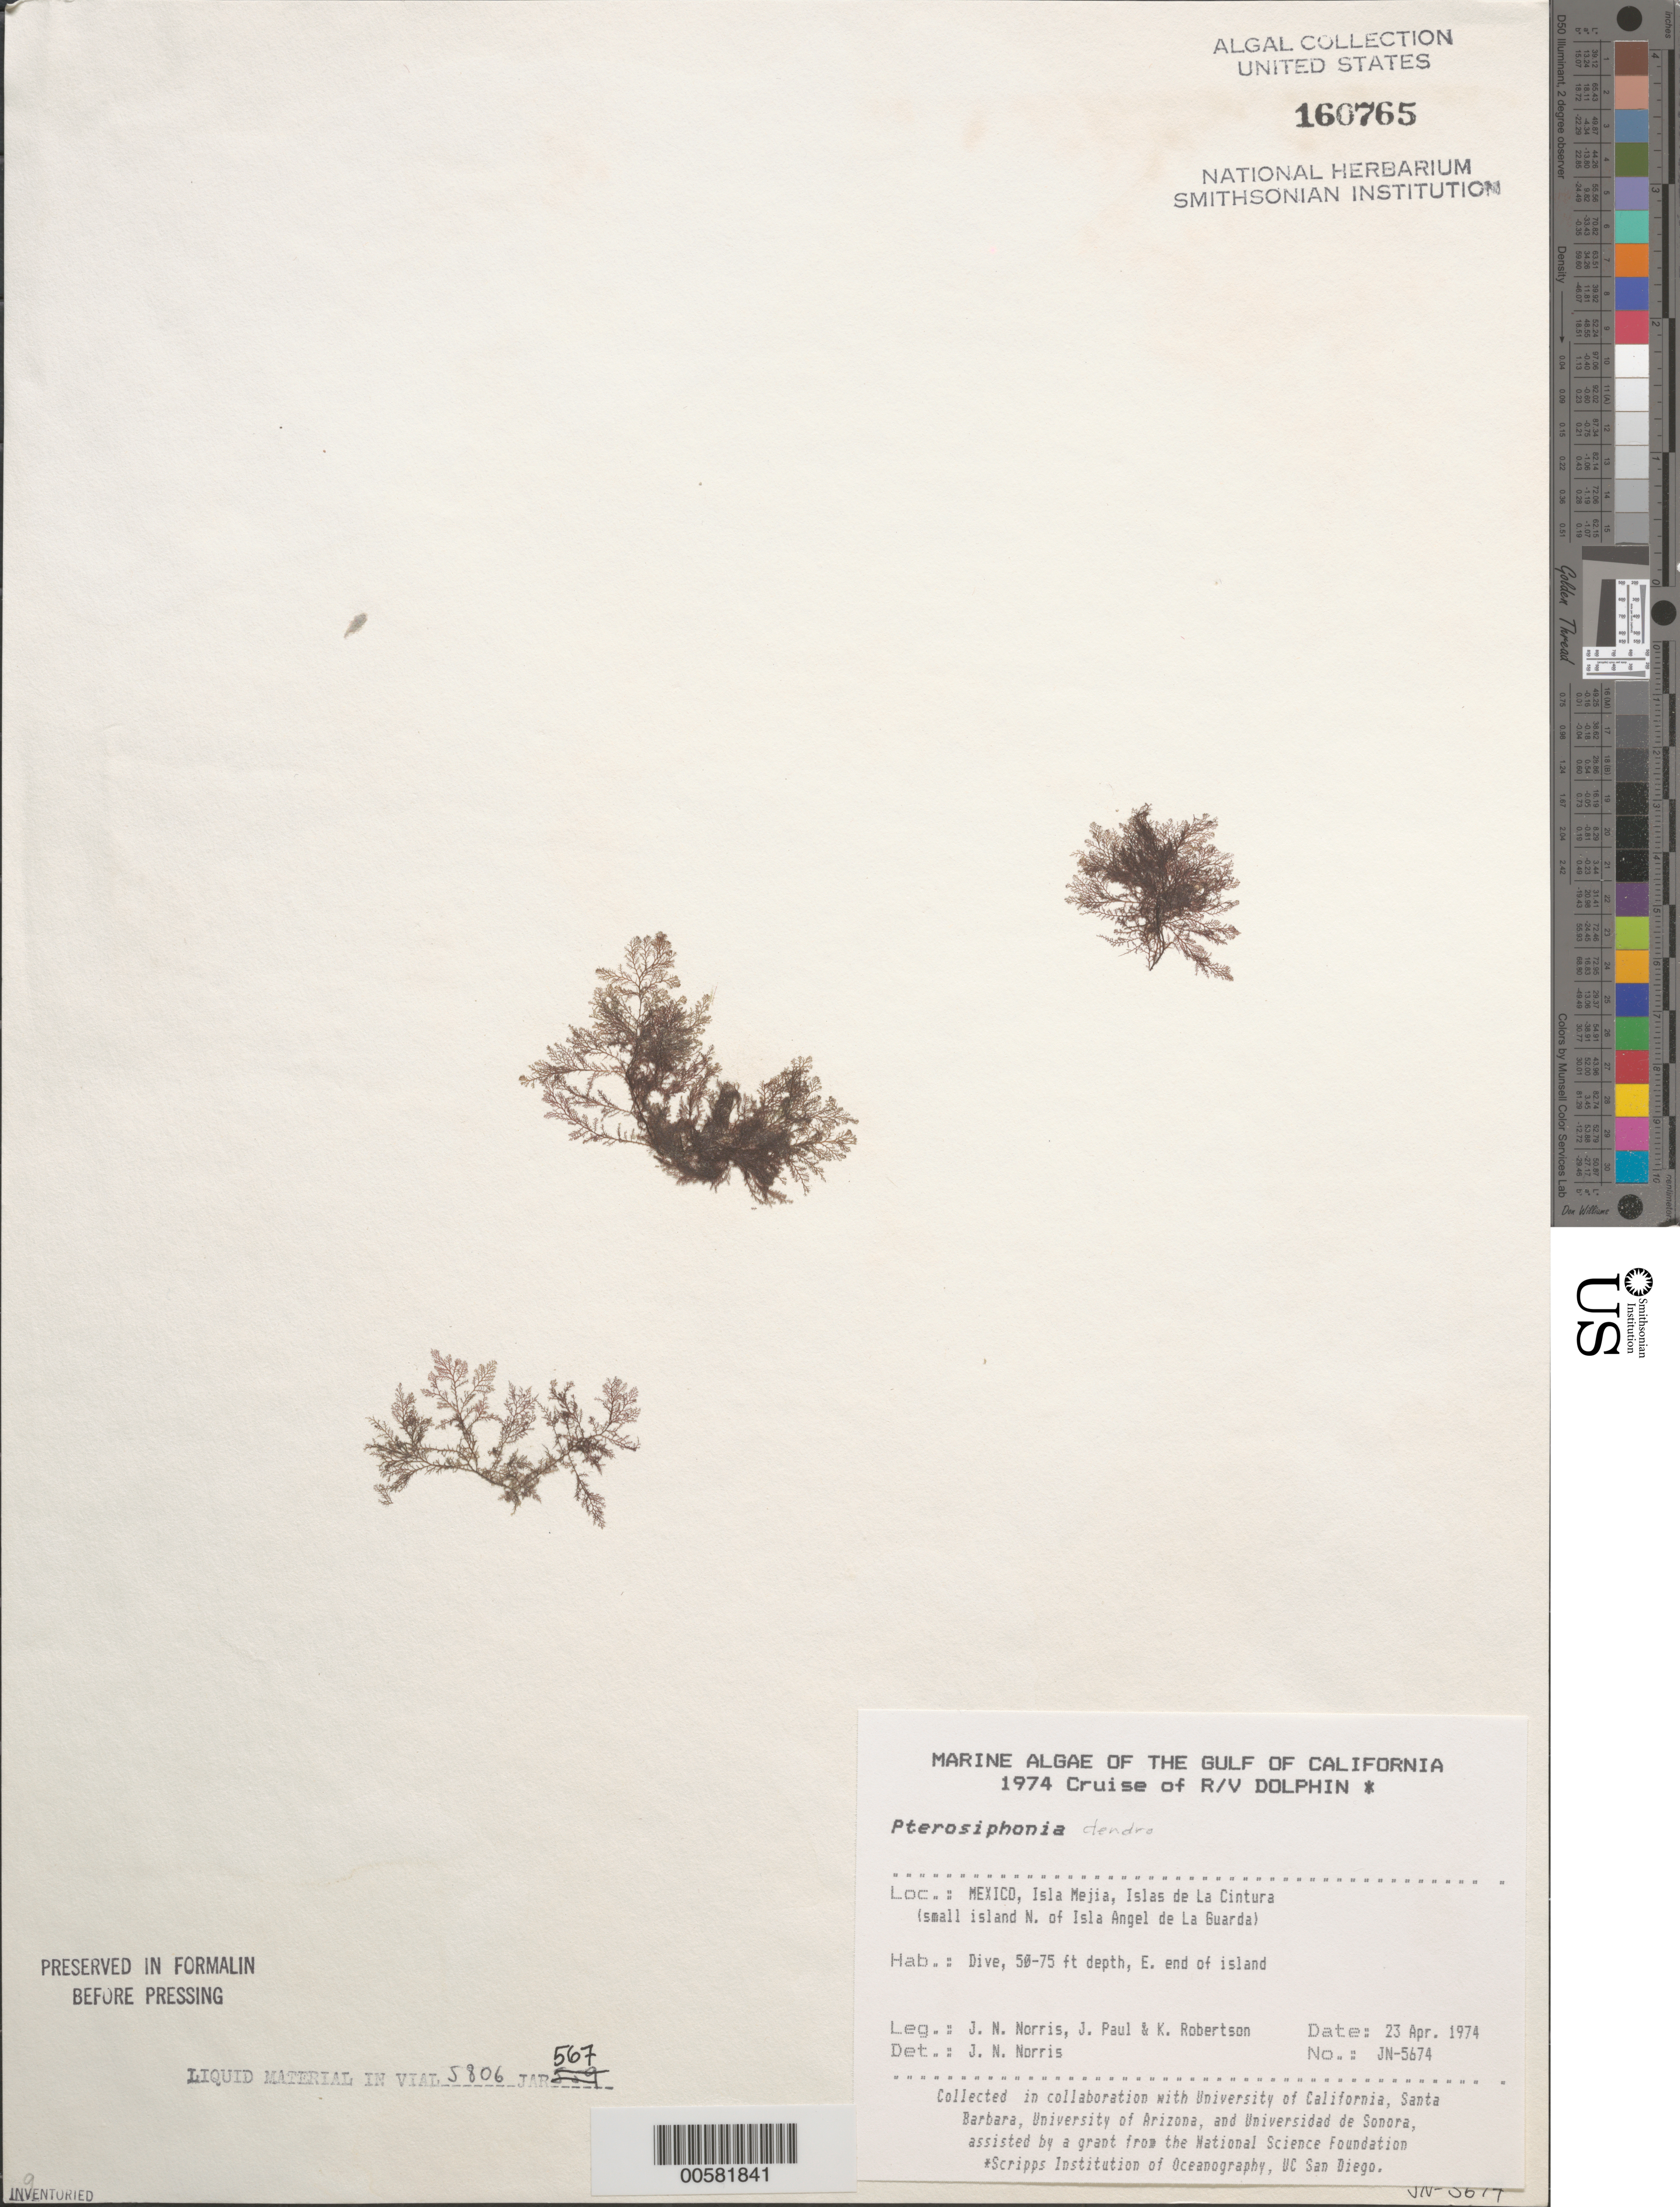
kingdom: Plantae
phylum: Rhodophyta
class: Florideophyceae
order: Ceramiales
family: Rhodomelaceae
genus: Pterosiphonia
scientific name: Pterosiphonia sp.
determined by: Norris, James N.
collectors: J. N. Norris, J. Paul & K. Robertson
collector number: JN-5674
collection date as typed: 23 Apr 1974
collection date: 1974-04-23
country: Mexico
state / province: Baja California Norte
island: Isla Mejia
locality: East end of island, off north end of Isla Angel de la Guarda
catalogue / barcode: US 160765